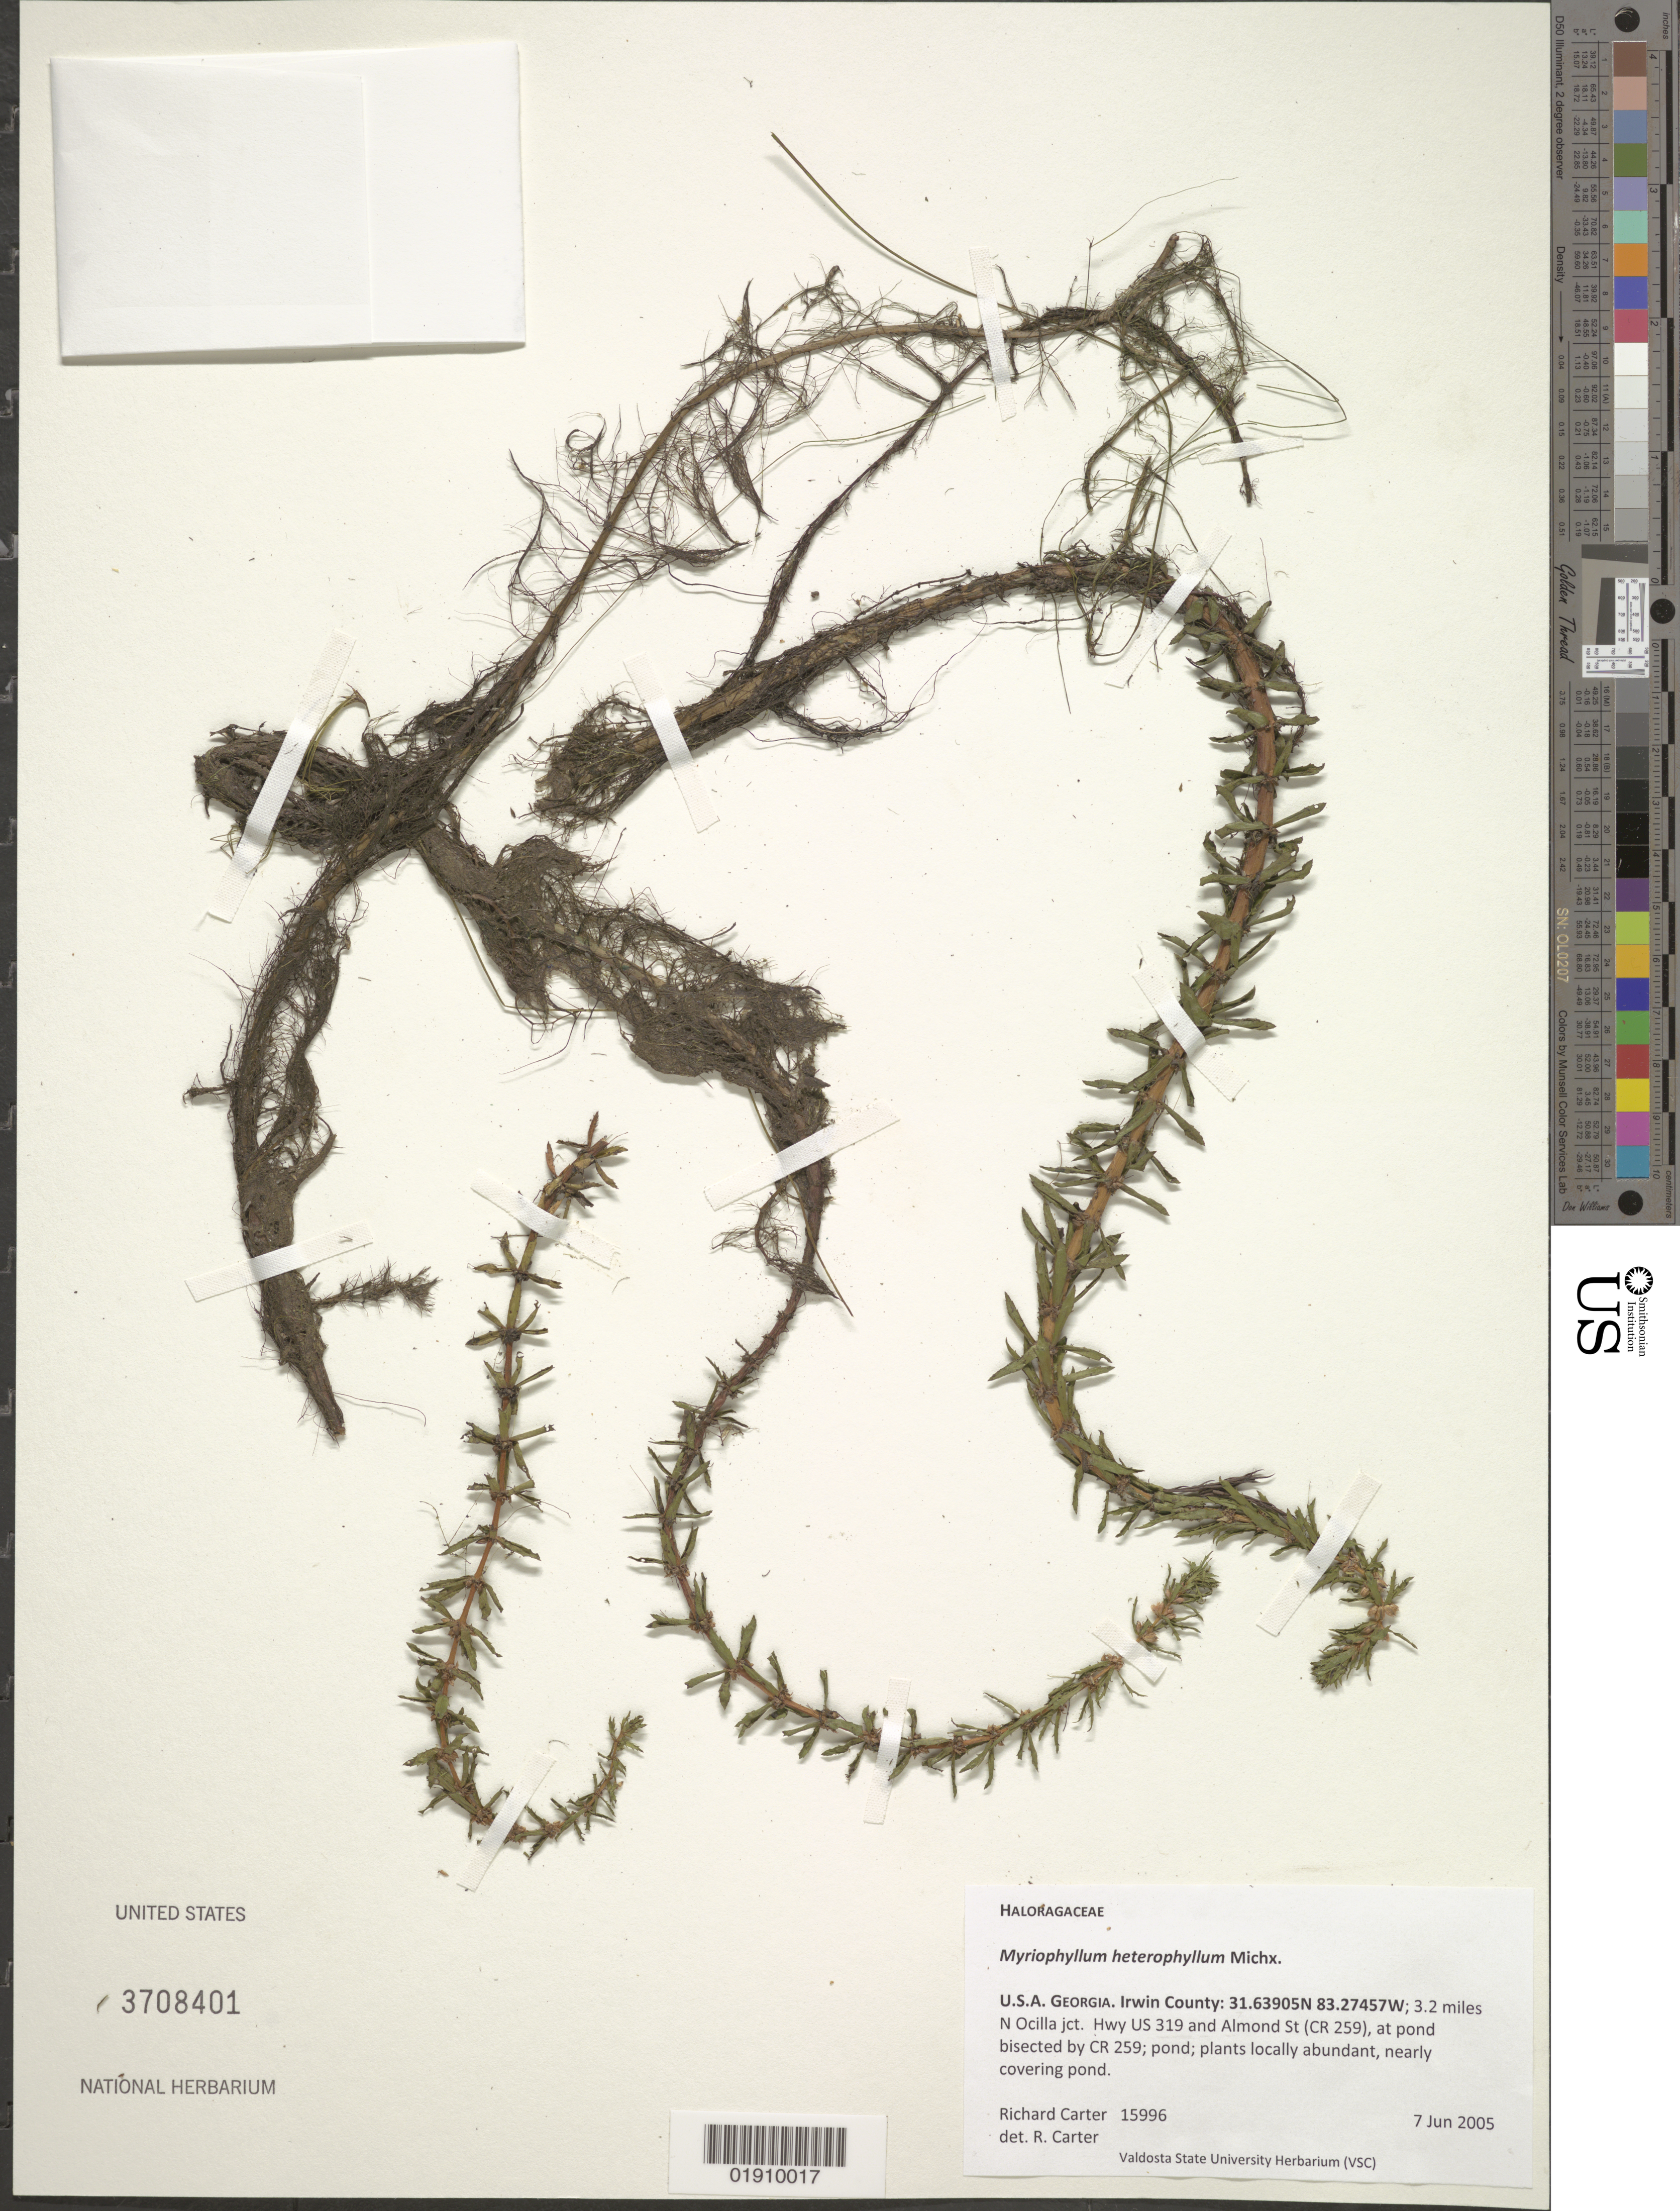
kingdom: Plantae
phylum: Tracheophyta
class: Magnoliopsida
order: Saxifragales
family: Haloragaceae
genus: Myriophyllum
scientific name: Myriophyllum heterophyllum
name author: Michx.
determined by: Carter, R.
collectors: R. Carter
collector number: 15996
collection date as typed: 7 Jun 2005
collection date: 2005-06-07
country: United States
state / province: Georgia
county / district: Irwin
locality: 3.2 miles N Ocilla jct. Hwy US 319 and Almond St (CR 259), at pond bisected by CR 259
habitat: Pond, plants locally abundant, nealry covering pond.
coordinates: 31.63905N, 83.27457W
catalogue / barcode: US 3708401